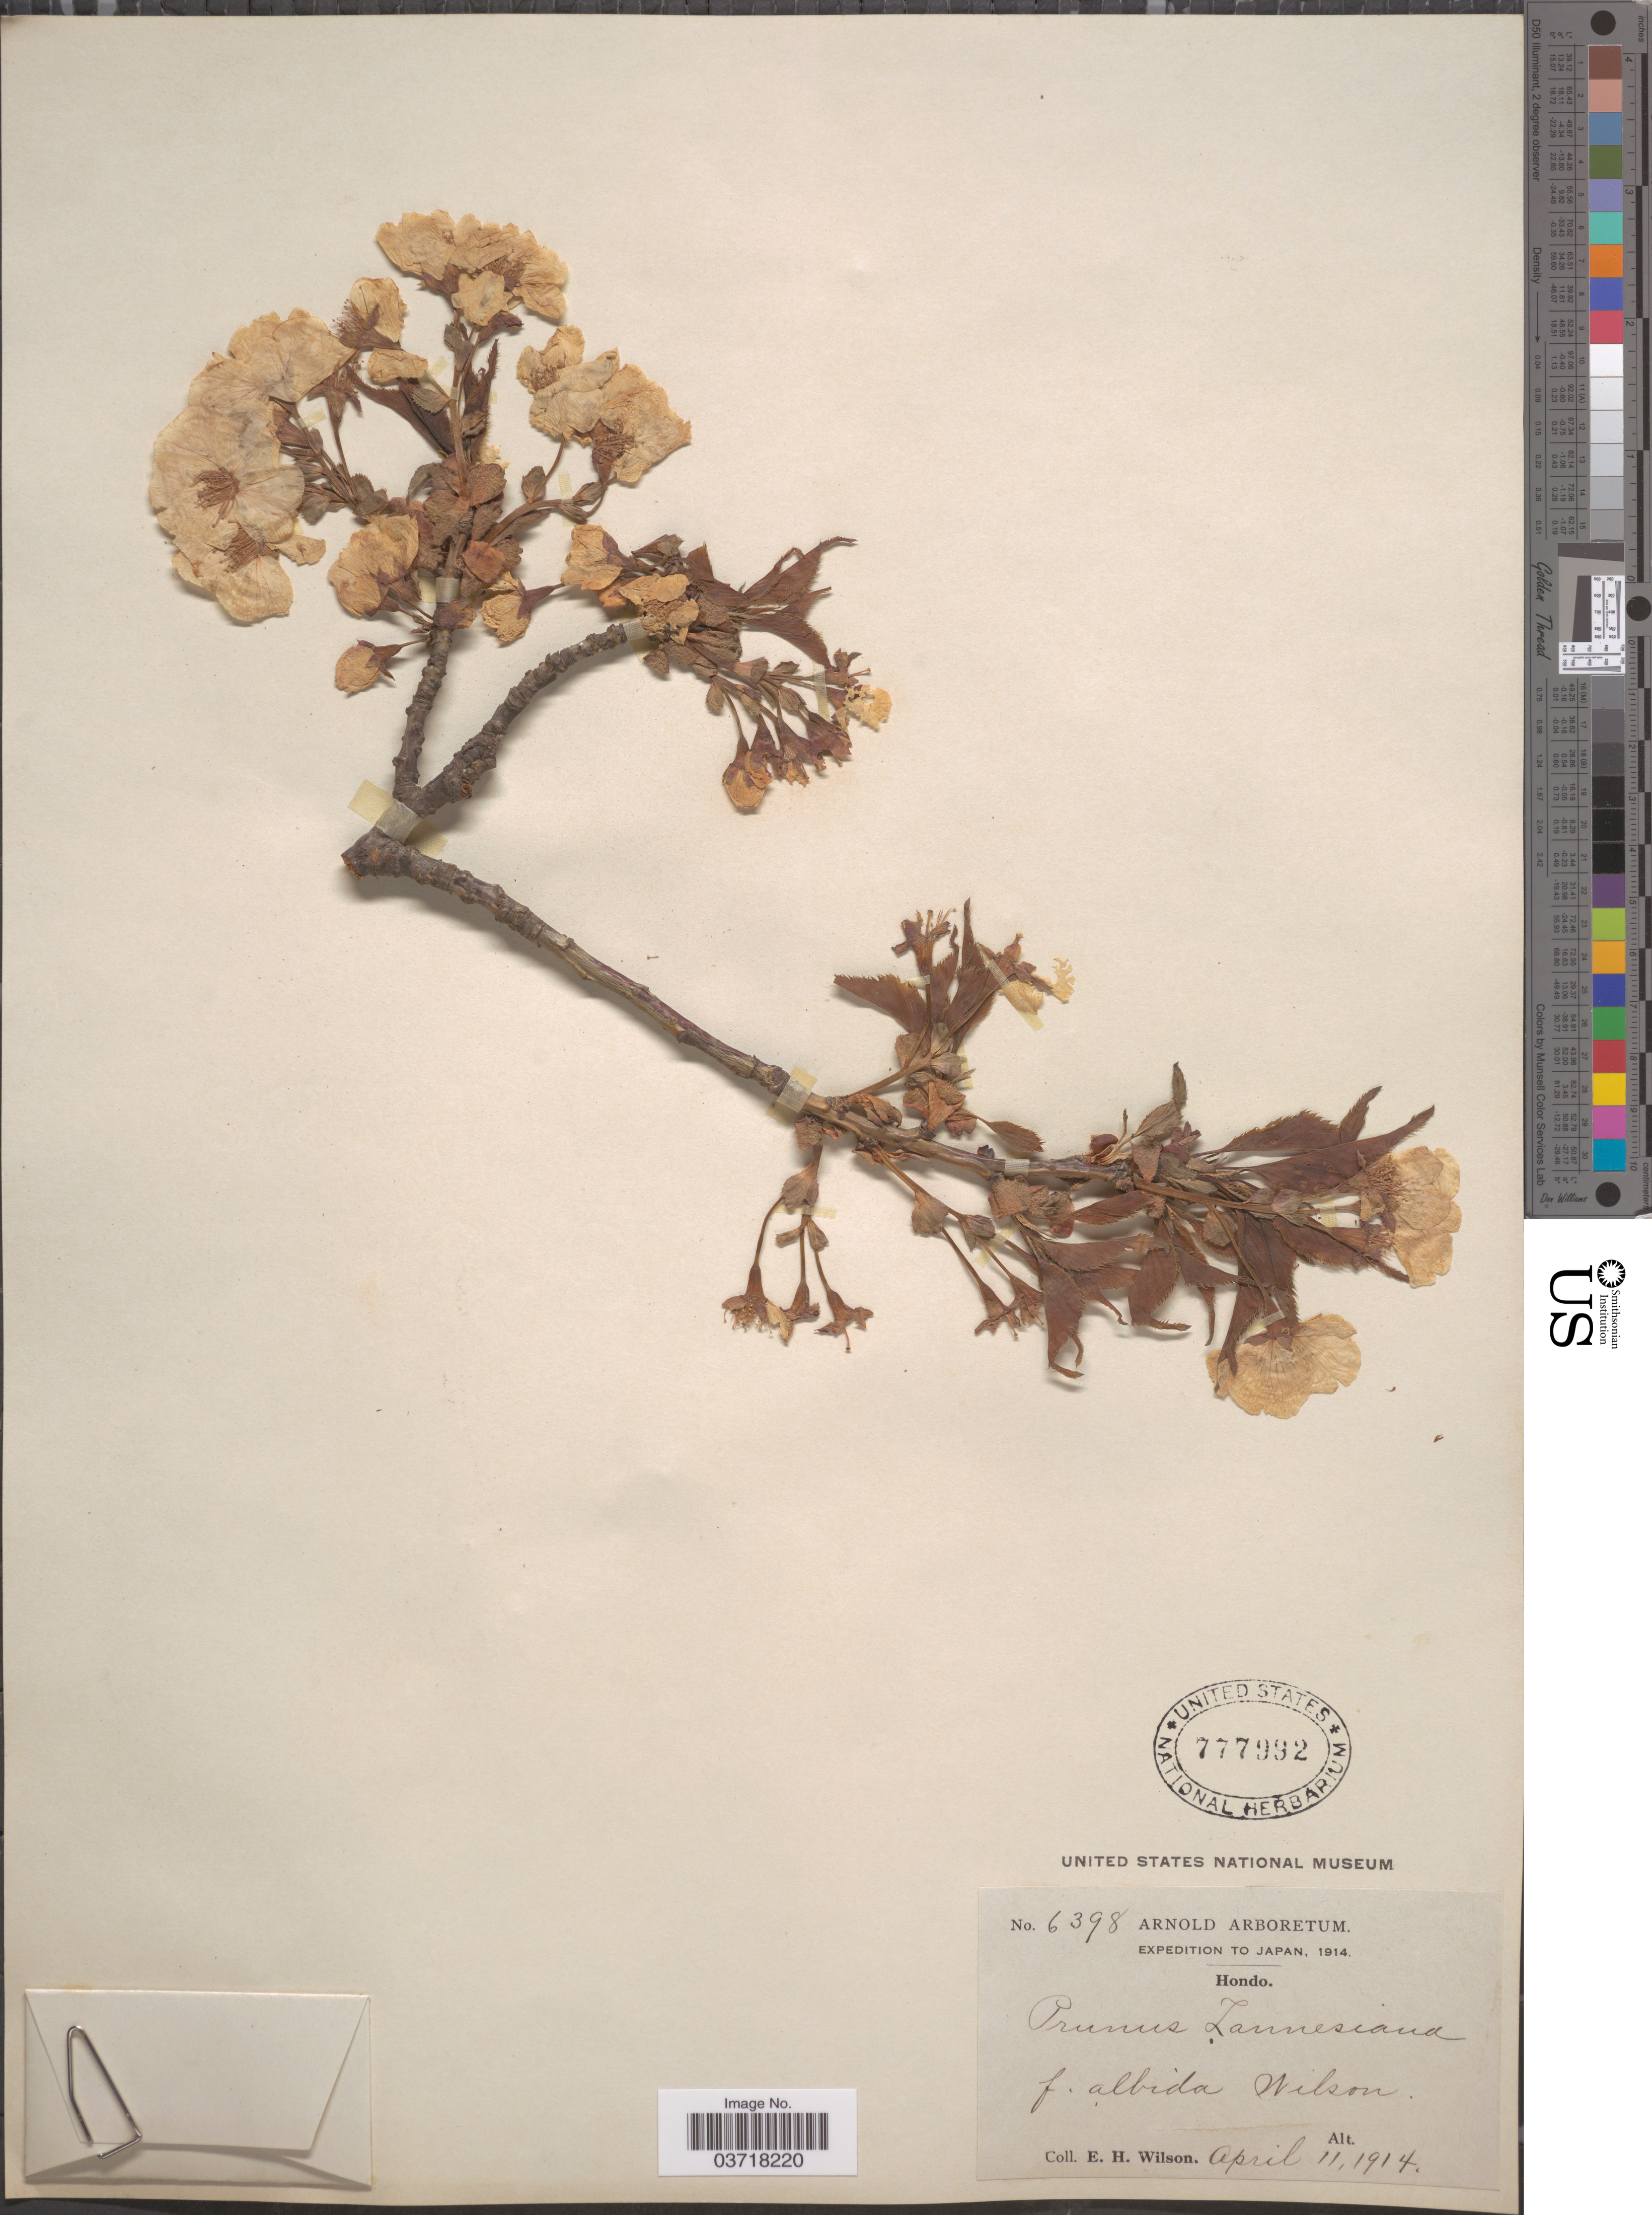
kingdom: Plantae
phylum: Tracheophyta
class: Magnoliopsida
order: Rosales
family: Rosaceae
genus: Prunus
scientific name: Prunus serrulata var. lannesiana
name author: (Carrière) Makino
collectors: E. Wilson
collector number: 6398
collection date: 1914-04-11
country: Japan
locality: Hondo.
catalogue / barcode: US 777992